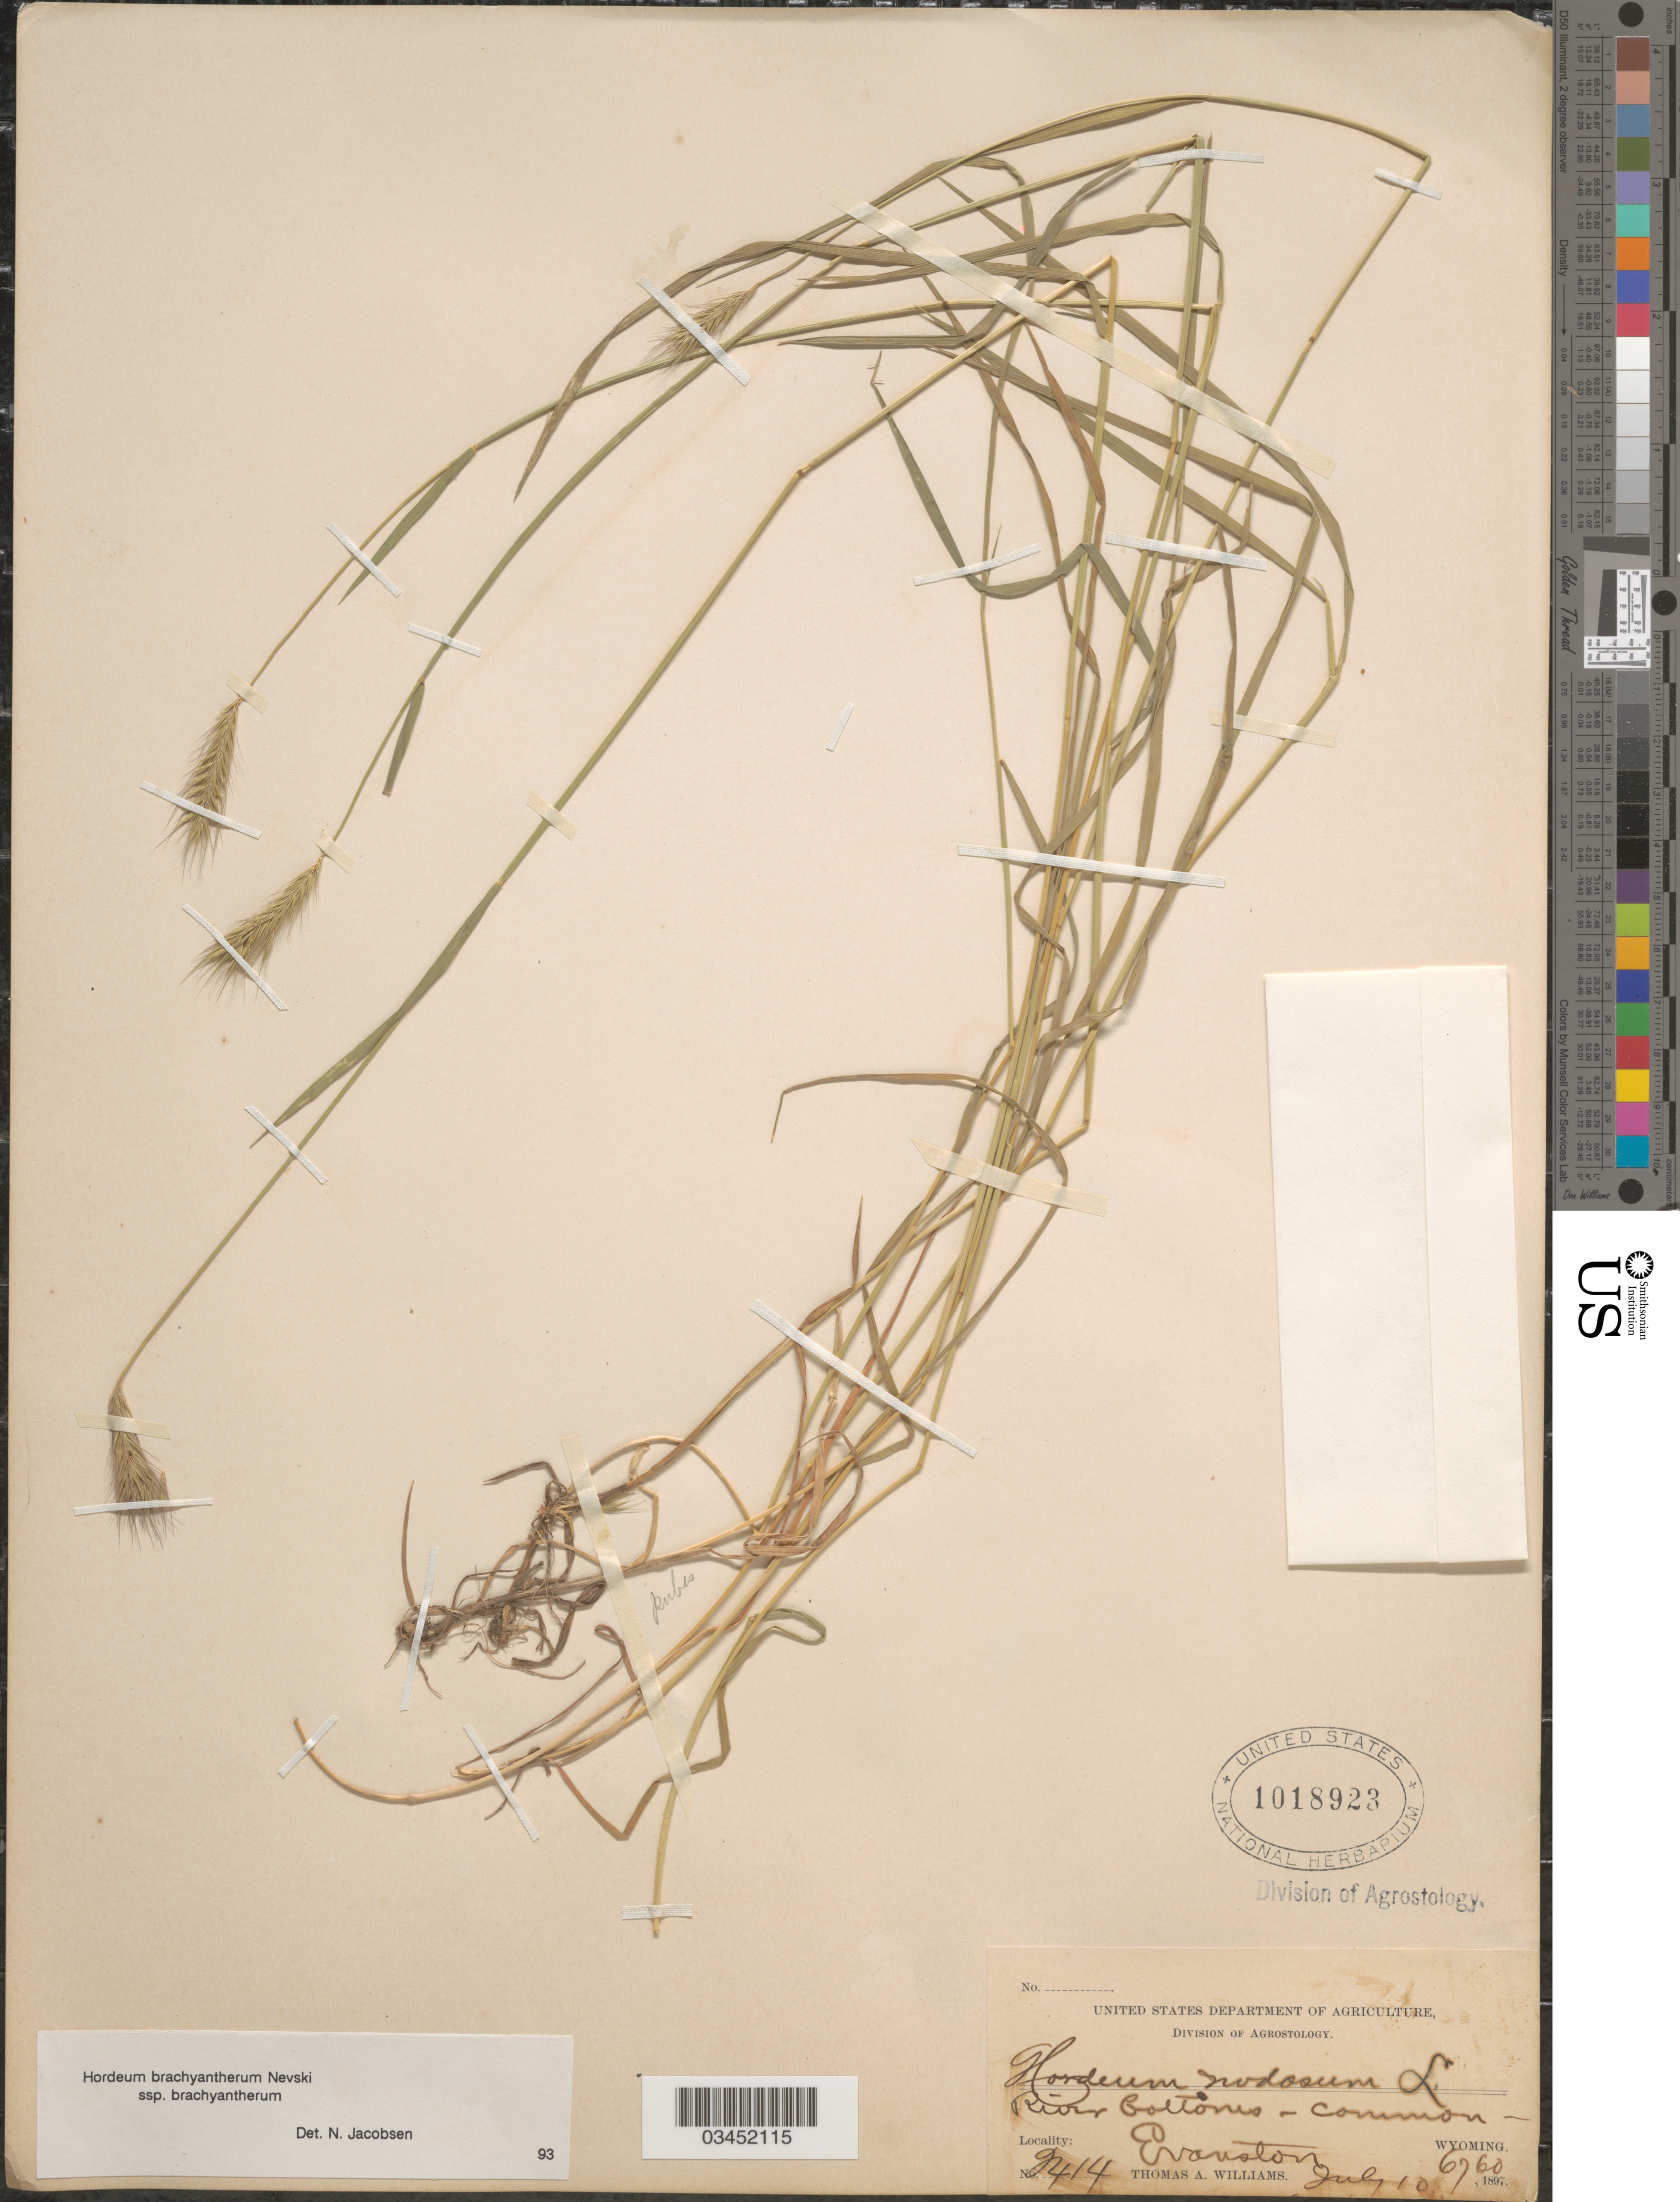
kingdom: Plantae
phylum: Tracheophyta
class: Liliopsida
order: Poales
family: Poaceae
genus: Hordeum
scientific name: Hordeum brachyantherum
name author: Nevski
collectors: T. A. Williams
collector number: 2414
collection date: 1897-07-10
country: United States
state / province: Wyoming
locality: Evanston.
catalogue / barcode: US 1018923